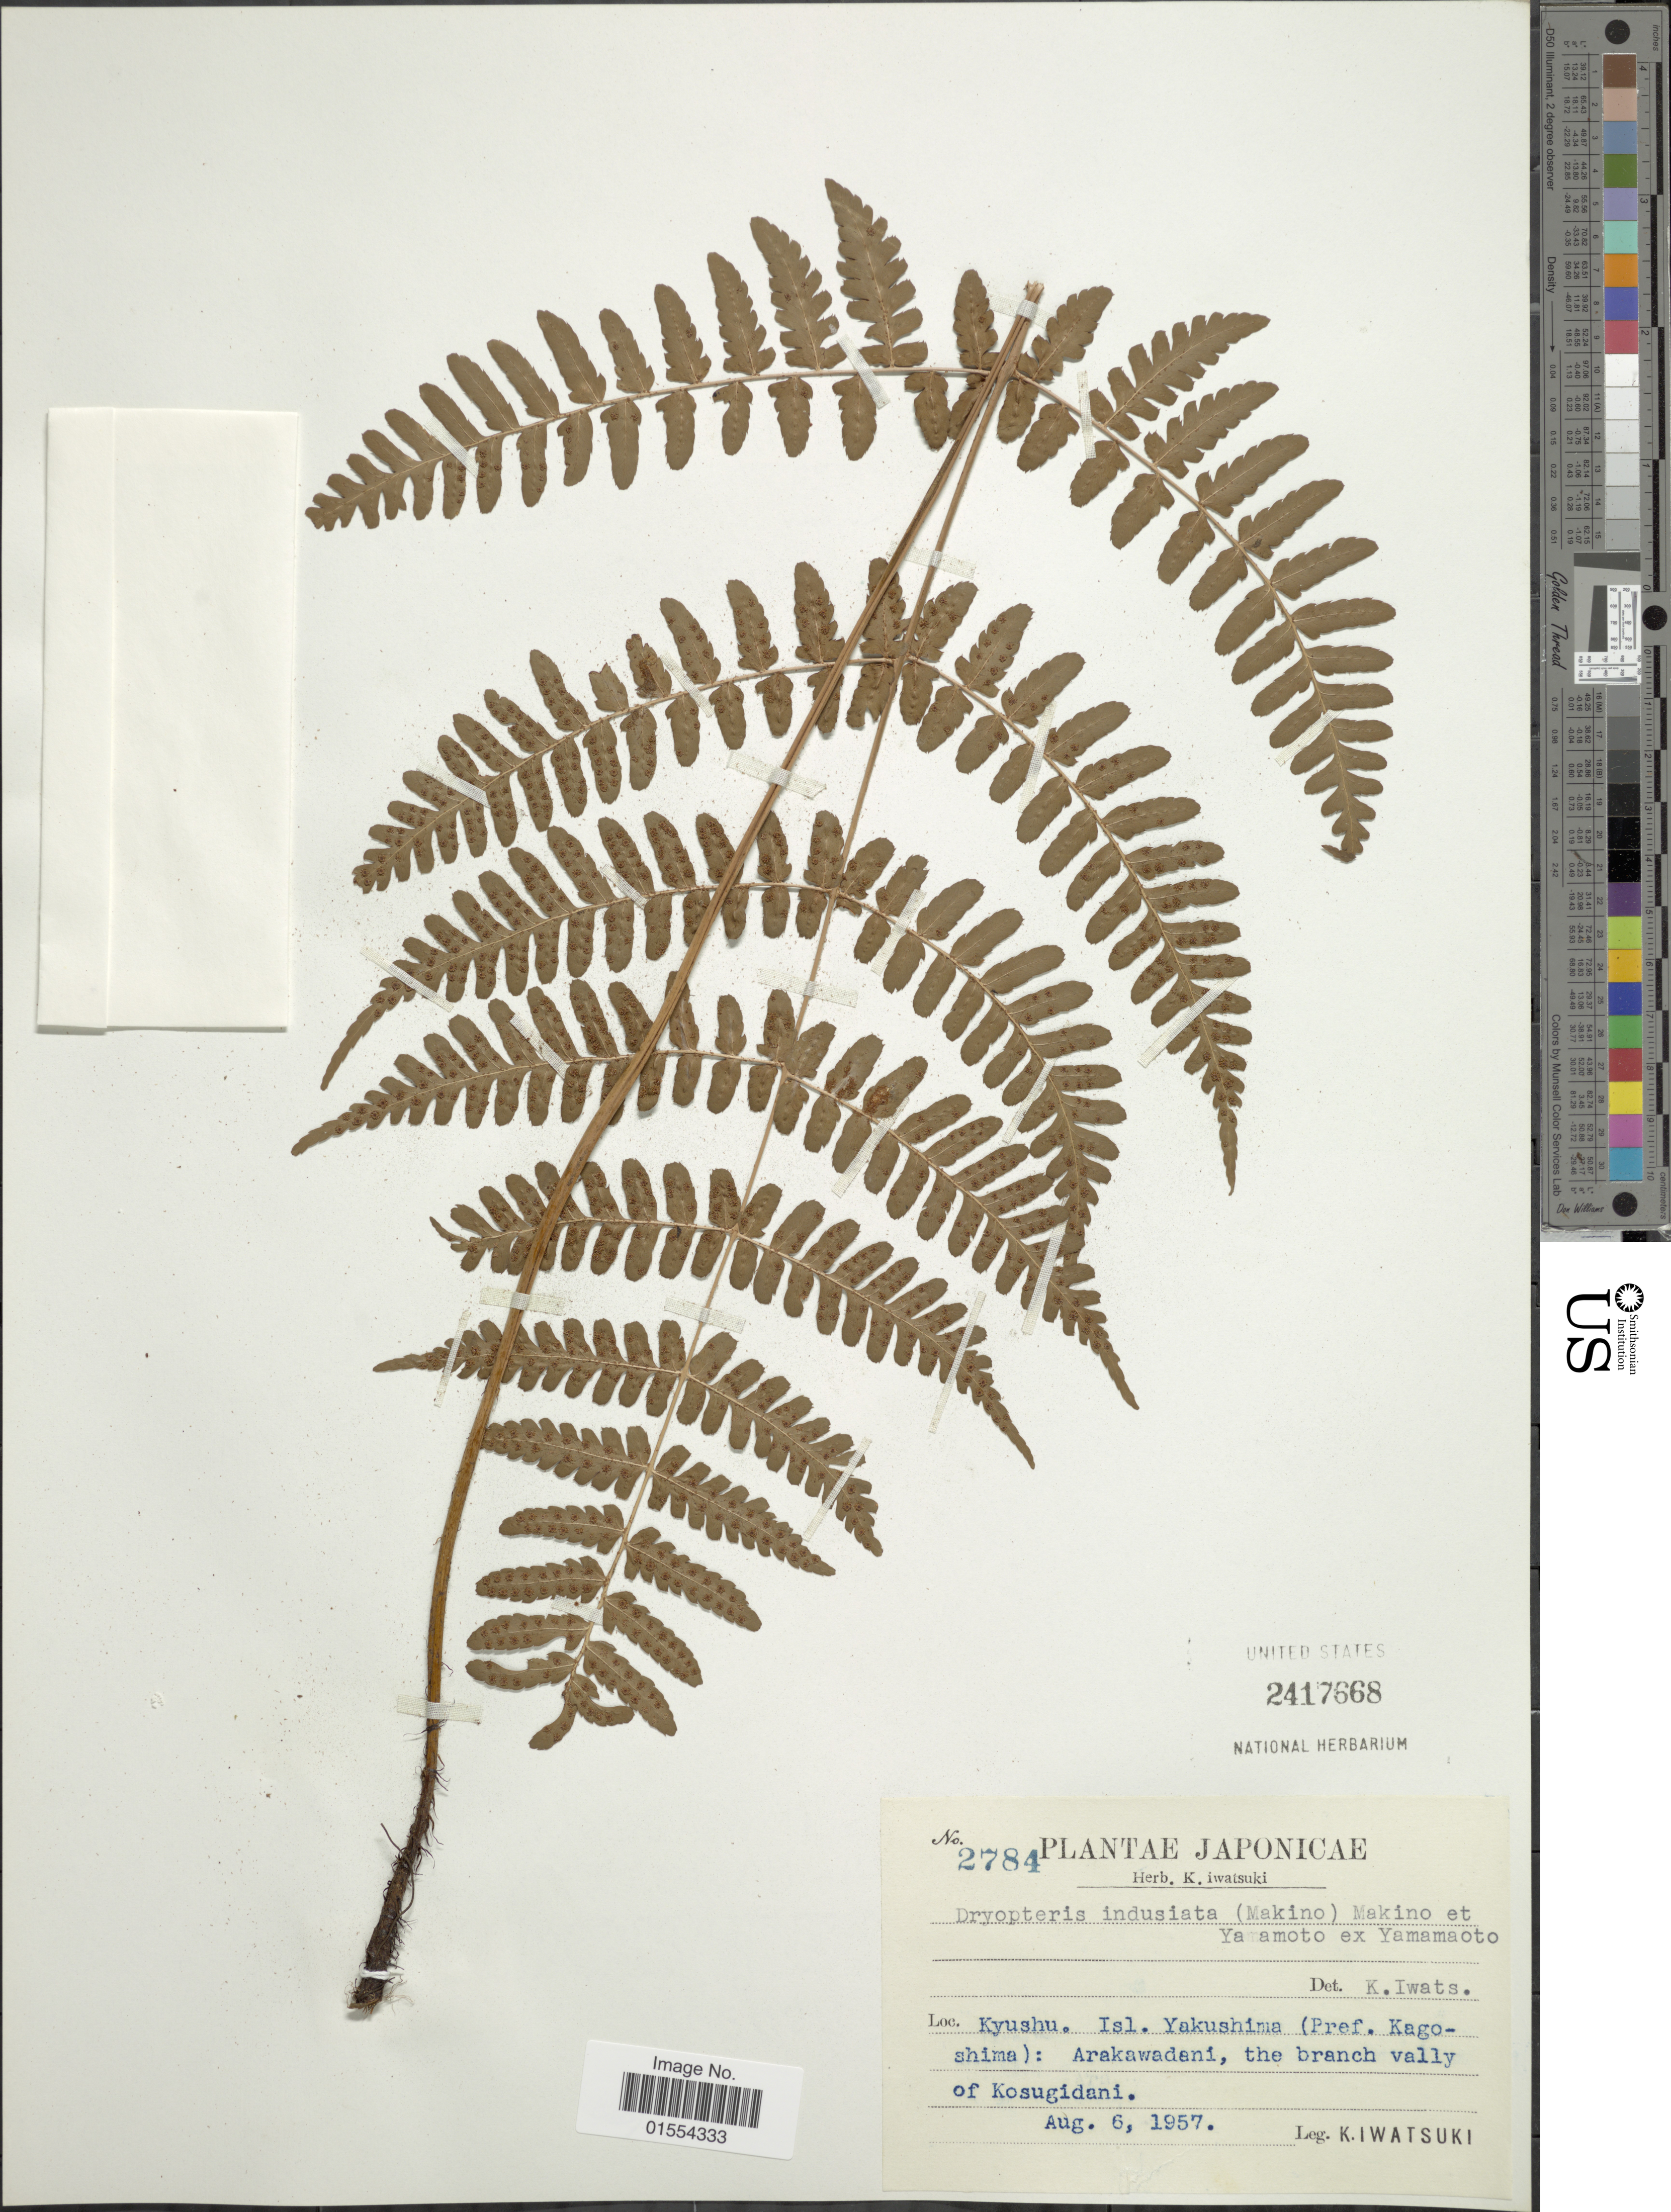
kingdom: Plantae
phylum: Tracheophyta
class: Polypodiopsida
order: Polypodiales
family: Dryopteridaceae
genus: Dryopteris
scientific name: Dryopteris indusiata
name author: (Makino) Makino & Yamam.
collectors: K. Iwatsuki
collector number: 2784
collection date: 1957-08-06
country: Japan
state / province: Kagosima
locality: Japonicae. Kyusyu. Isl. Yakushima (Pref. Kagoshima): Arakawadani, the branch valley of Kosugidani.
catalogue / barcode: US 2417668